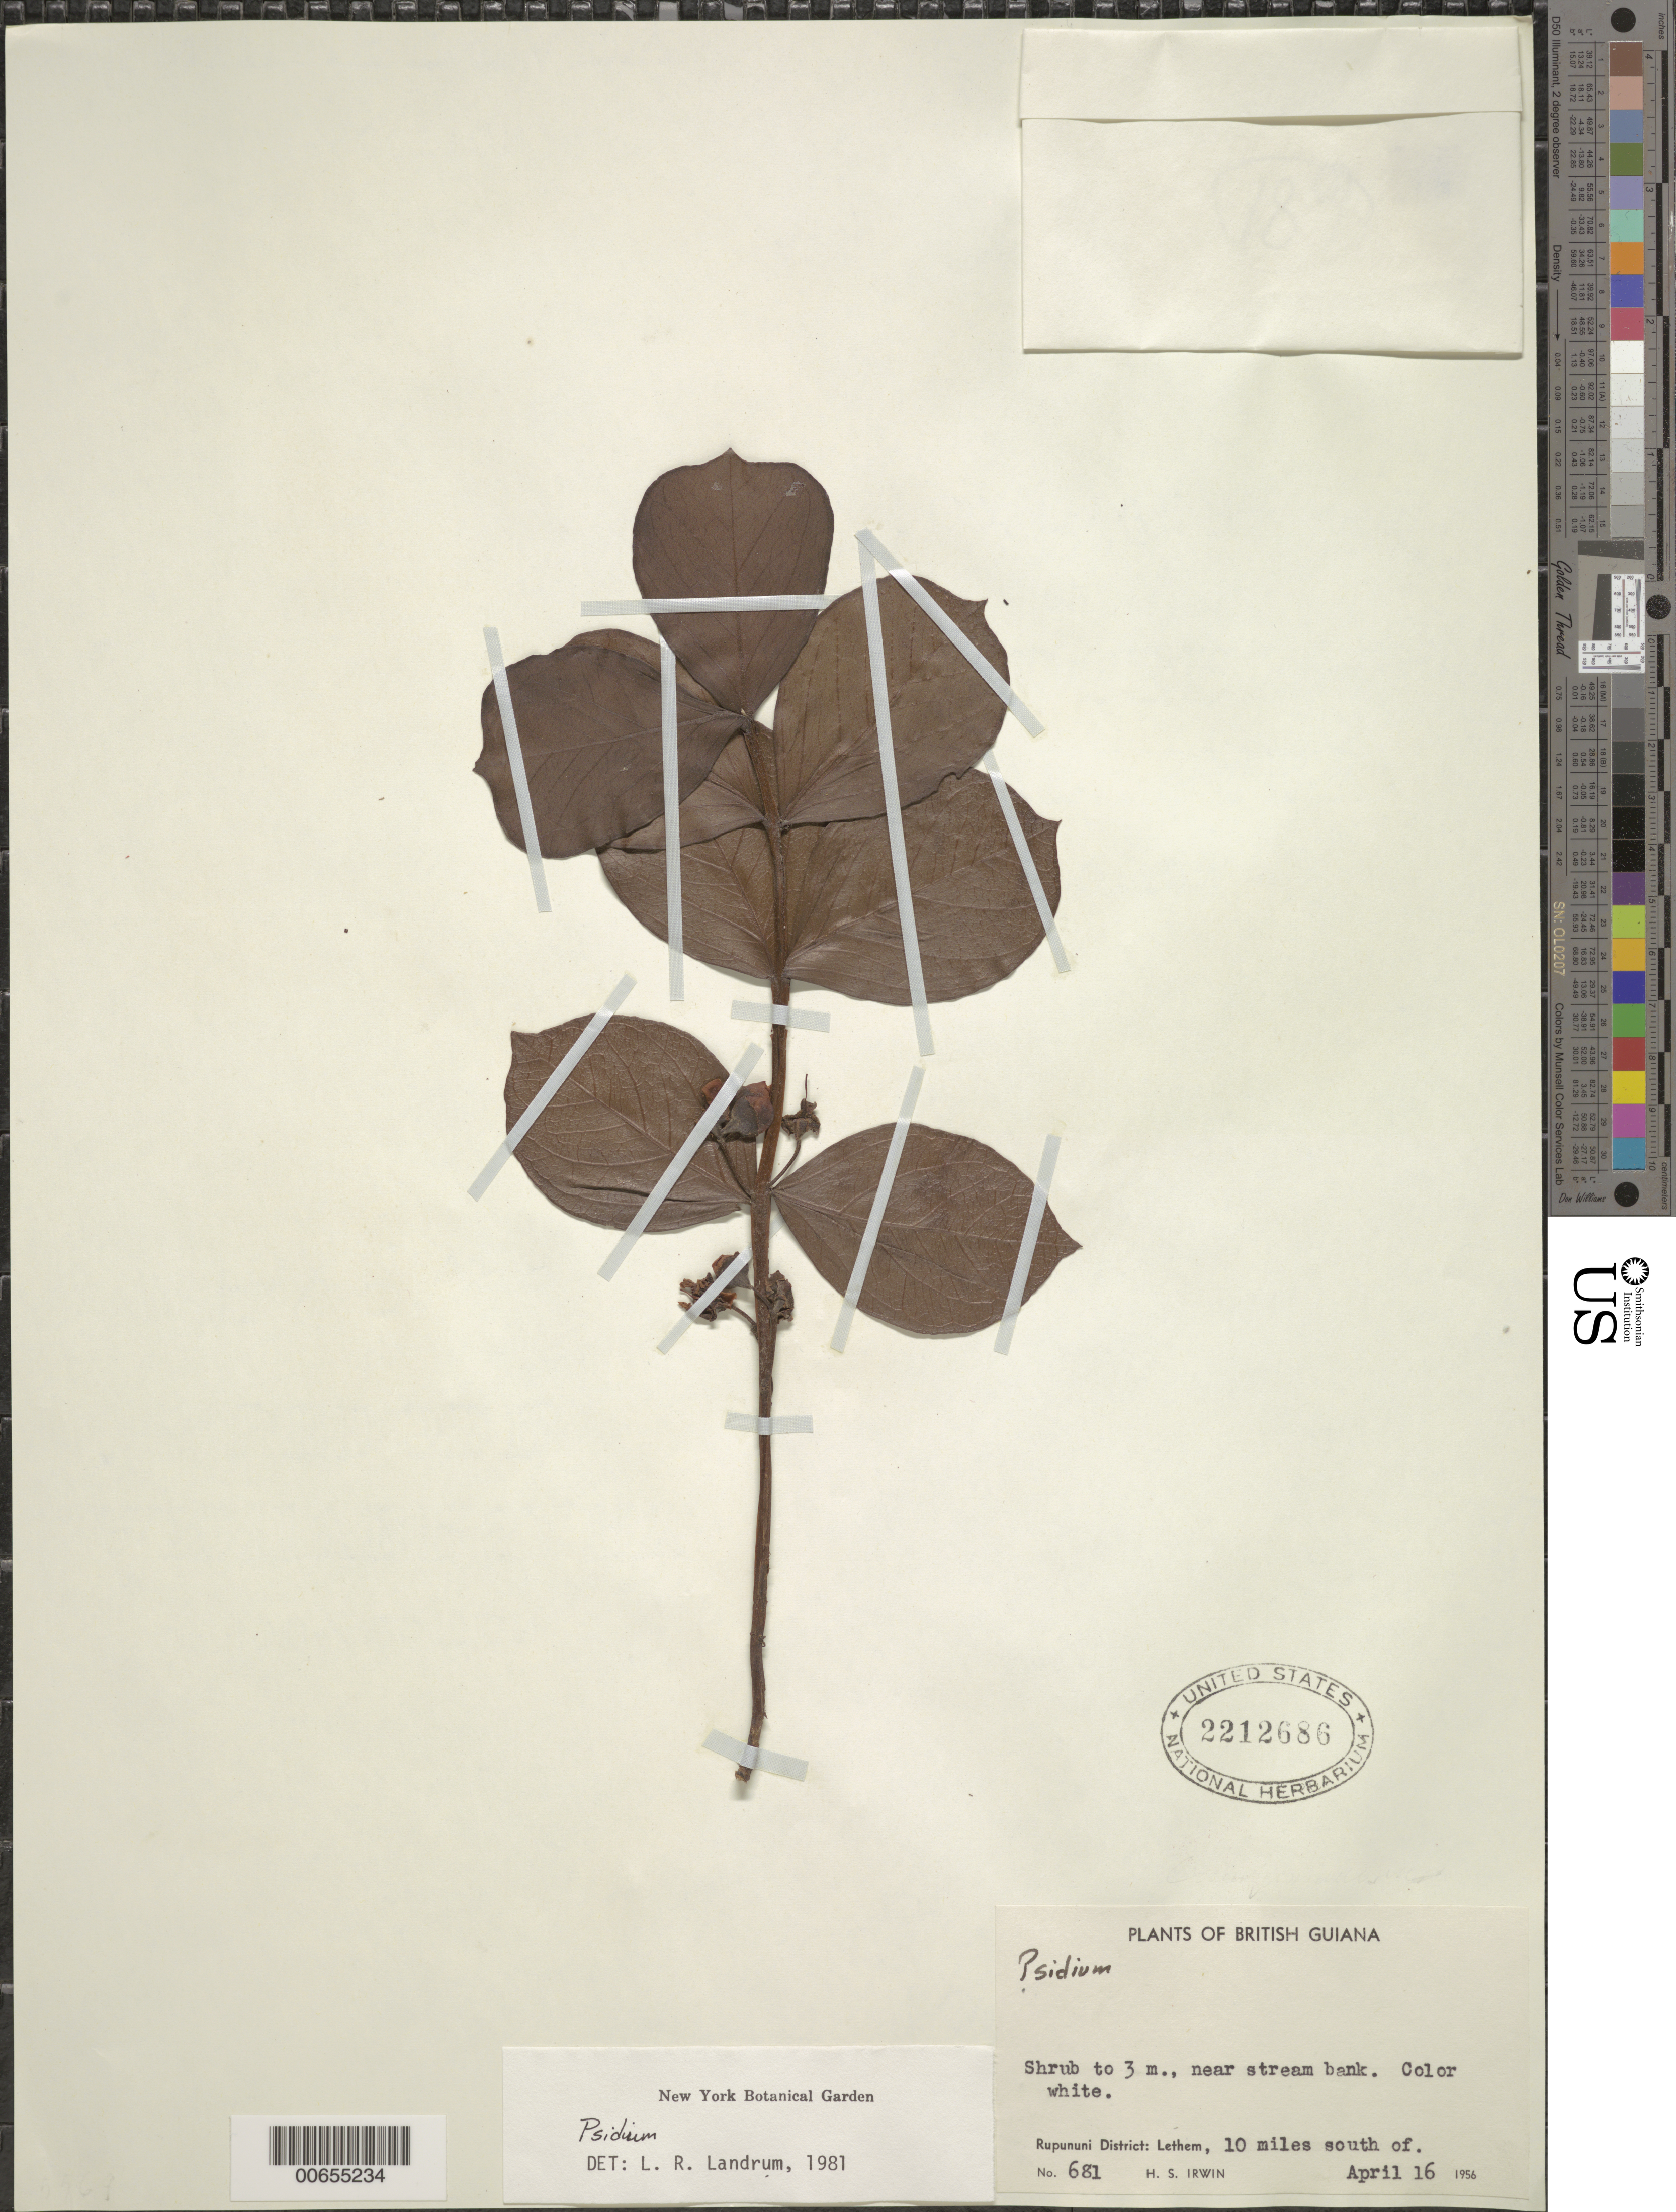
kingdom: Plantae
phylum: Tracheophyta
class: Magnoliopsida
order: Myrtales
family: Myrtaceae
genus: Psidium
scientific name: Psidium sp.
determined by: Landrum, L. R.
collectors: H. Irwin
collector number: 681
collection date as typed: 16-Apr-56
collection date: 1956-04-16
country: Guyana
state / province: U. Takutu-U. Essequibo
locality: Rupununi Dist., 10 mi. S of Lethem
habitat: Stream bank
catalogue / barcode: US 2212686